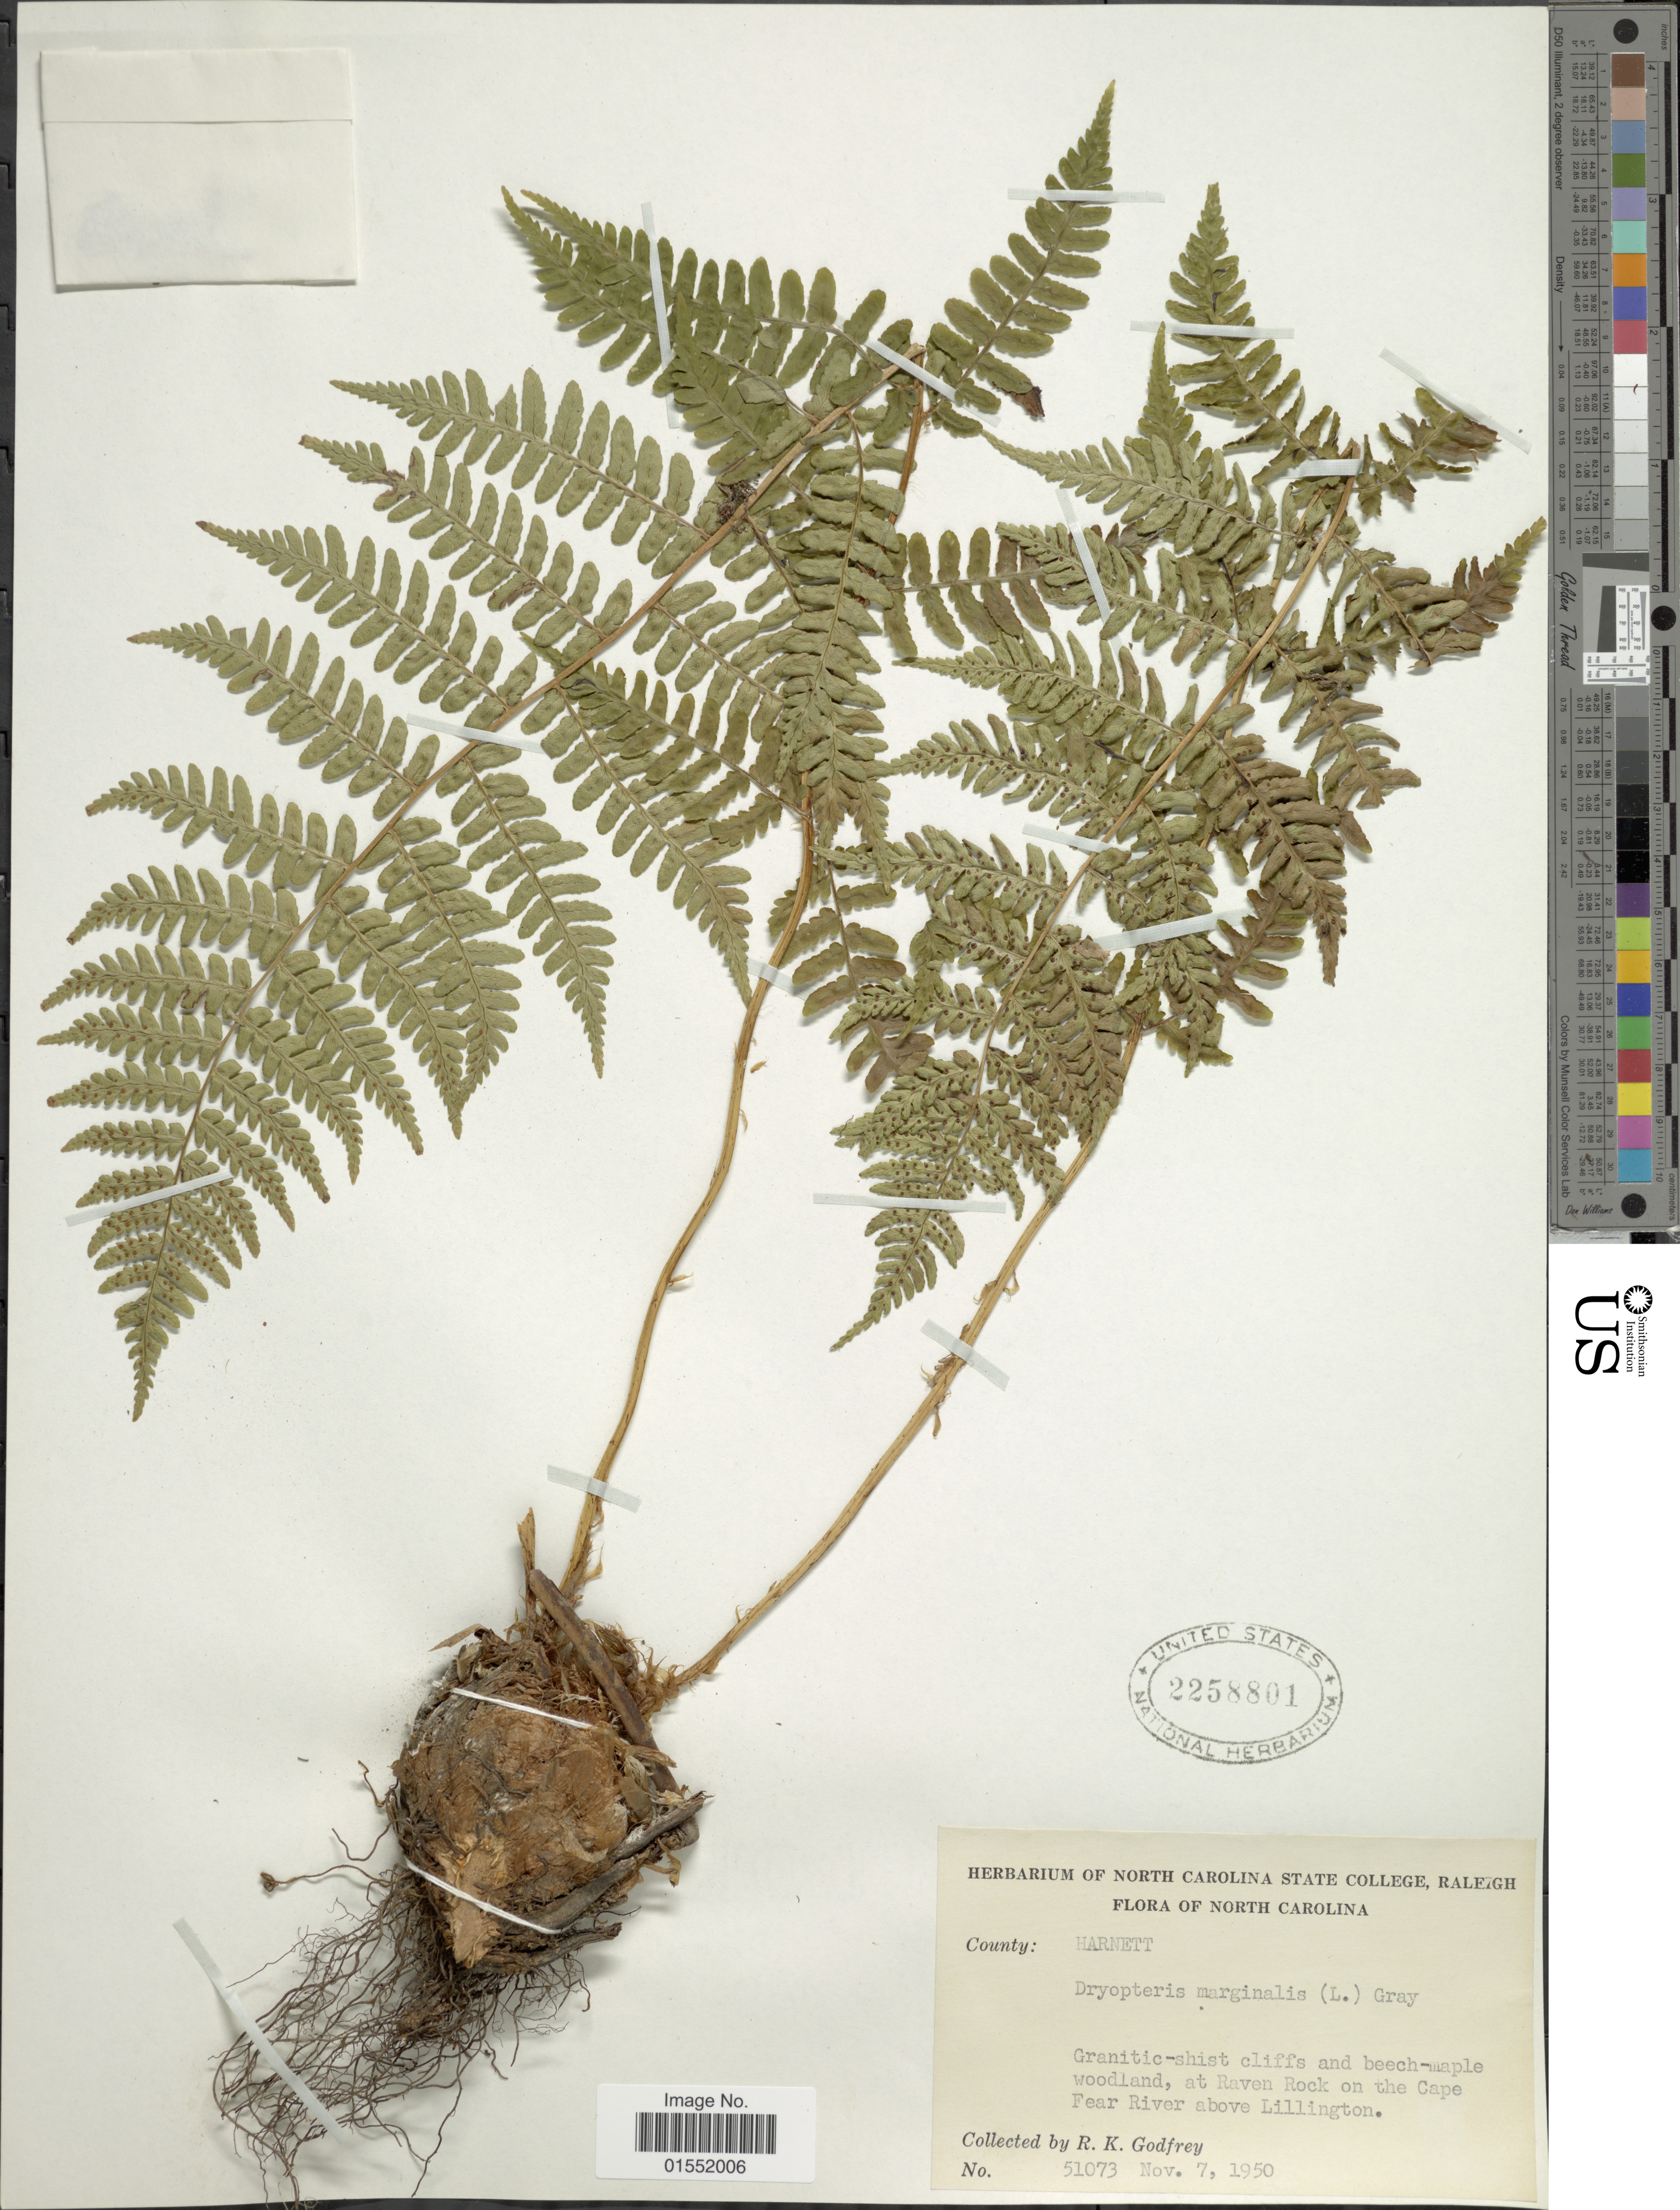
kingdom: Plantae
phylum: Tracheophyta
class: Polypodiopsida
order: Polypodiales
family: Dryopteridaceae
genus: Dryopteris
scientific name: Dryopteris marginalis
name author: (L.) A. Gray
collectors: R. K. Godfrey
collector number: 51073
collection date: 1950-11-07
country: United States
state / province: North Carolina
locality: Harnett, Granitic-shist cliffs and beech-maple woodland, at Raven Rock on the Cape Fear River above Lillington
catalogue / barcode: US 2258801